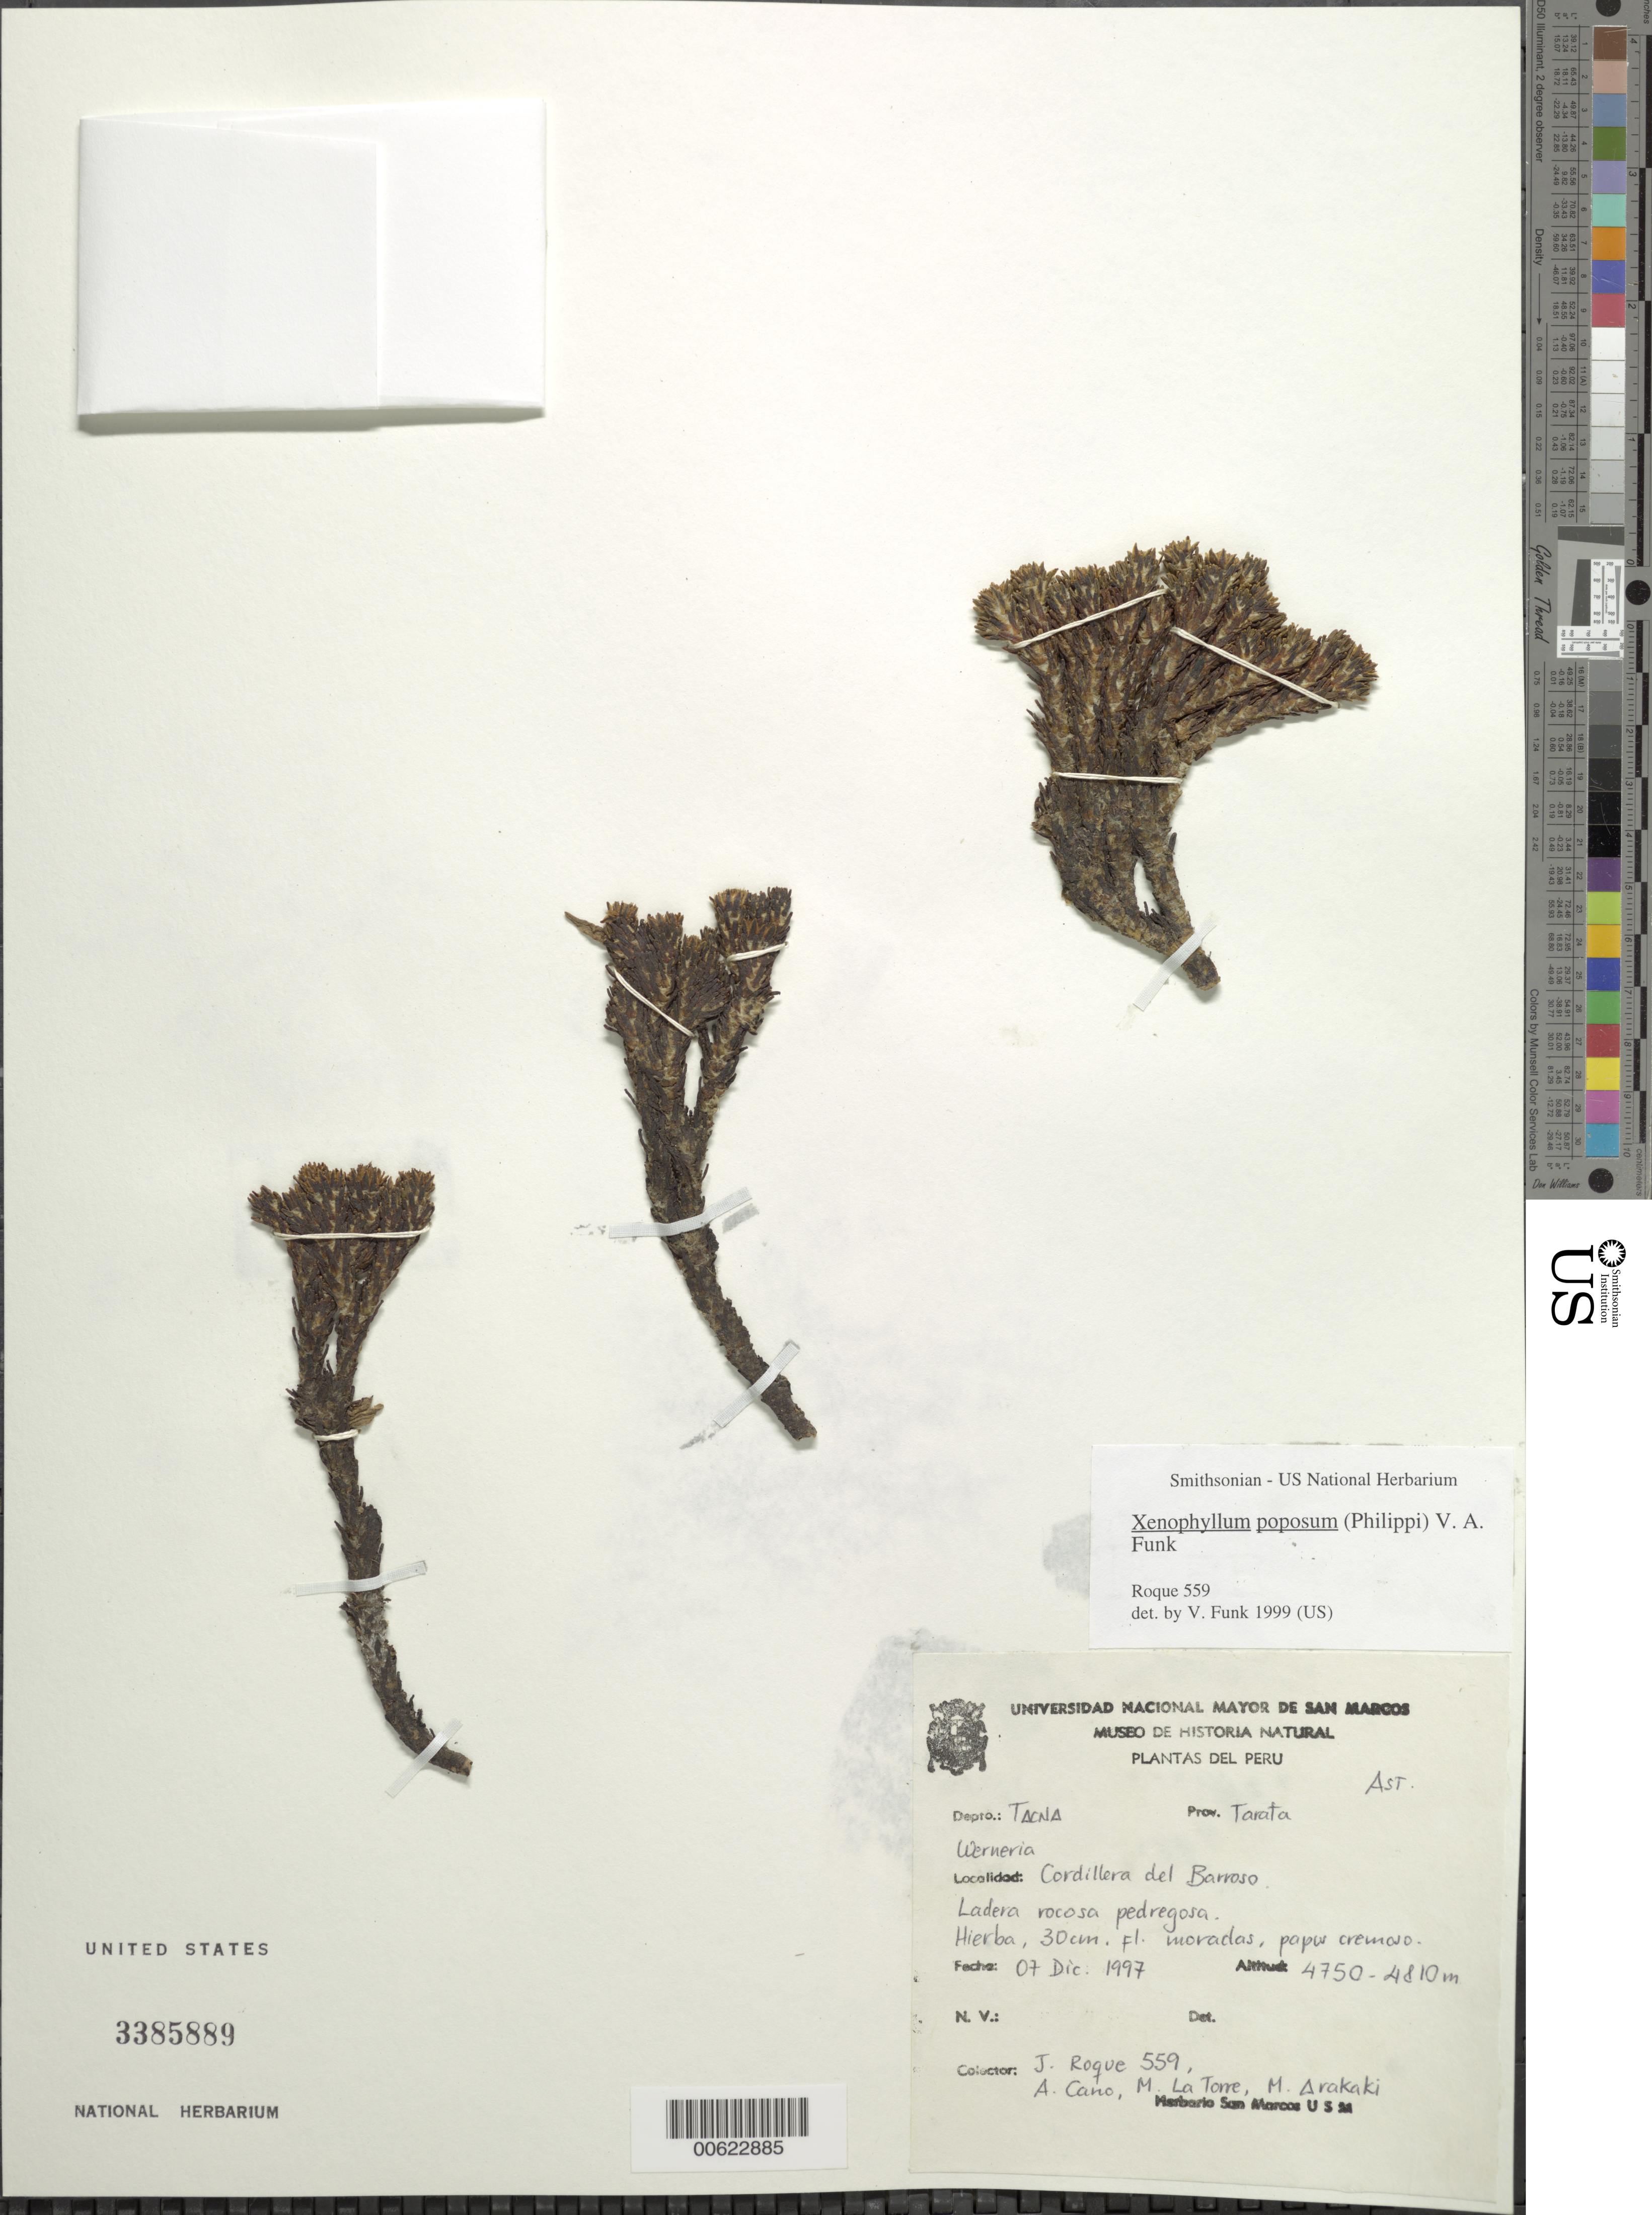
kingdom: Plantae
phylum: Tracheophyta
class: Magnoliopsida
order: Asterales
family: Asteraceae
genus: Xenophyllum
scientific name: Xenophyllum poposum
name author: (Phil.) V.A. Funk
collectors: J. Roque, A. Cano, M. La Torre & M. Arakai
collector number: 559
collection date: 1997-12-07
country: Peru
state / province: Tacna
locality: Cordillera del Barroso. Ladera rocosa pedregosa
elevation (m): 4750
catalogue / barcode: US 3385889